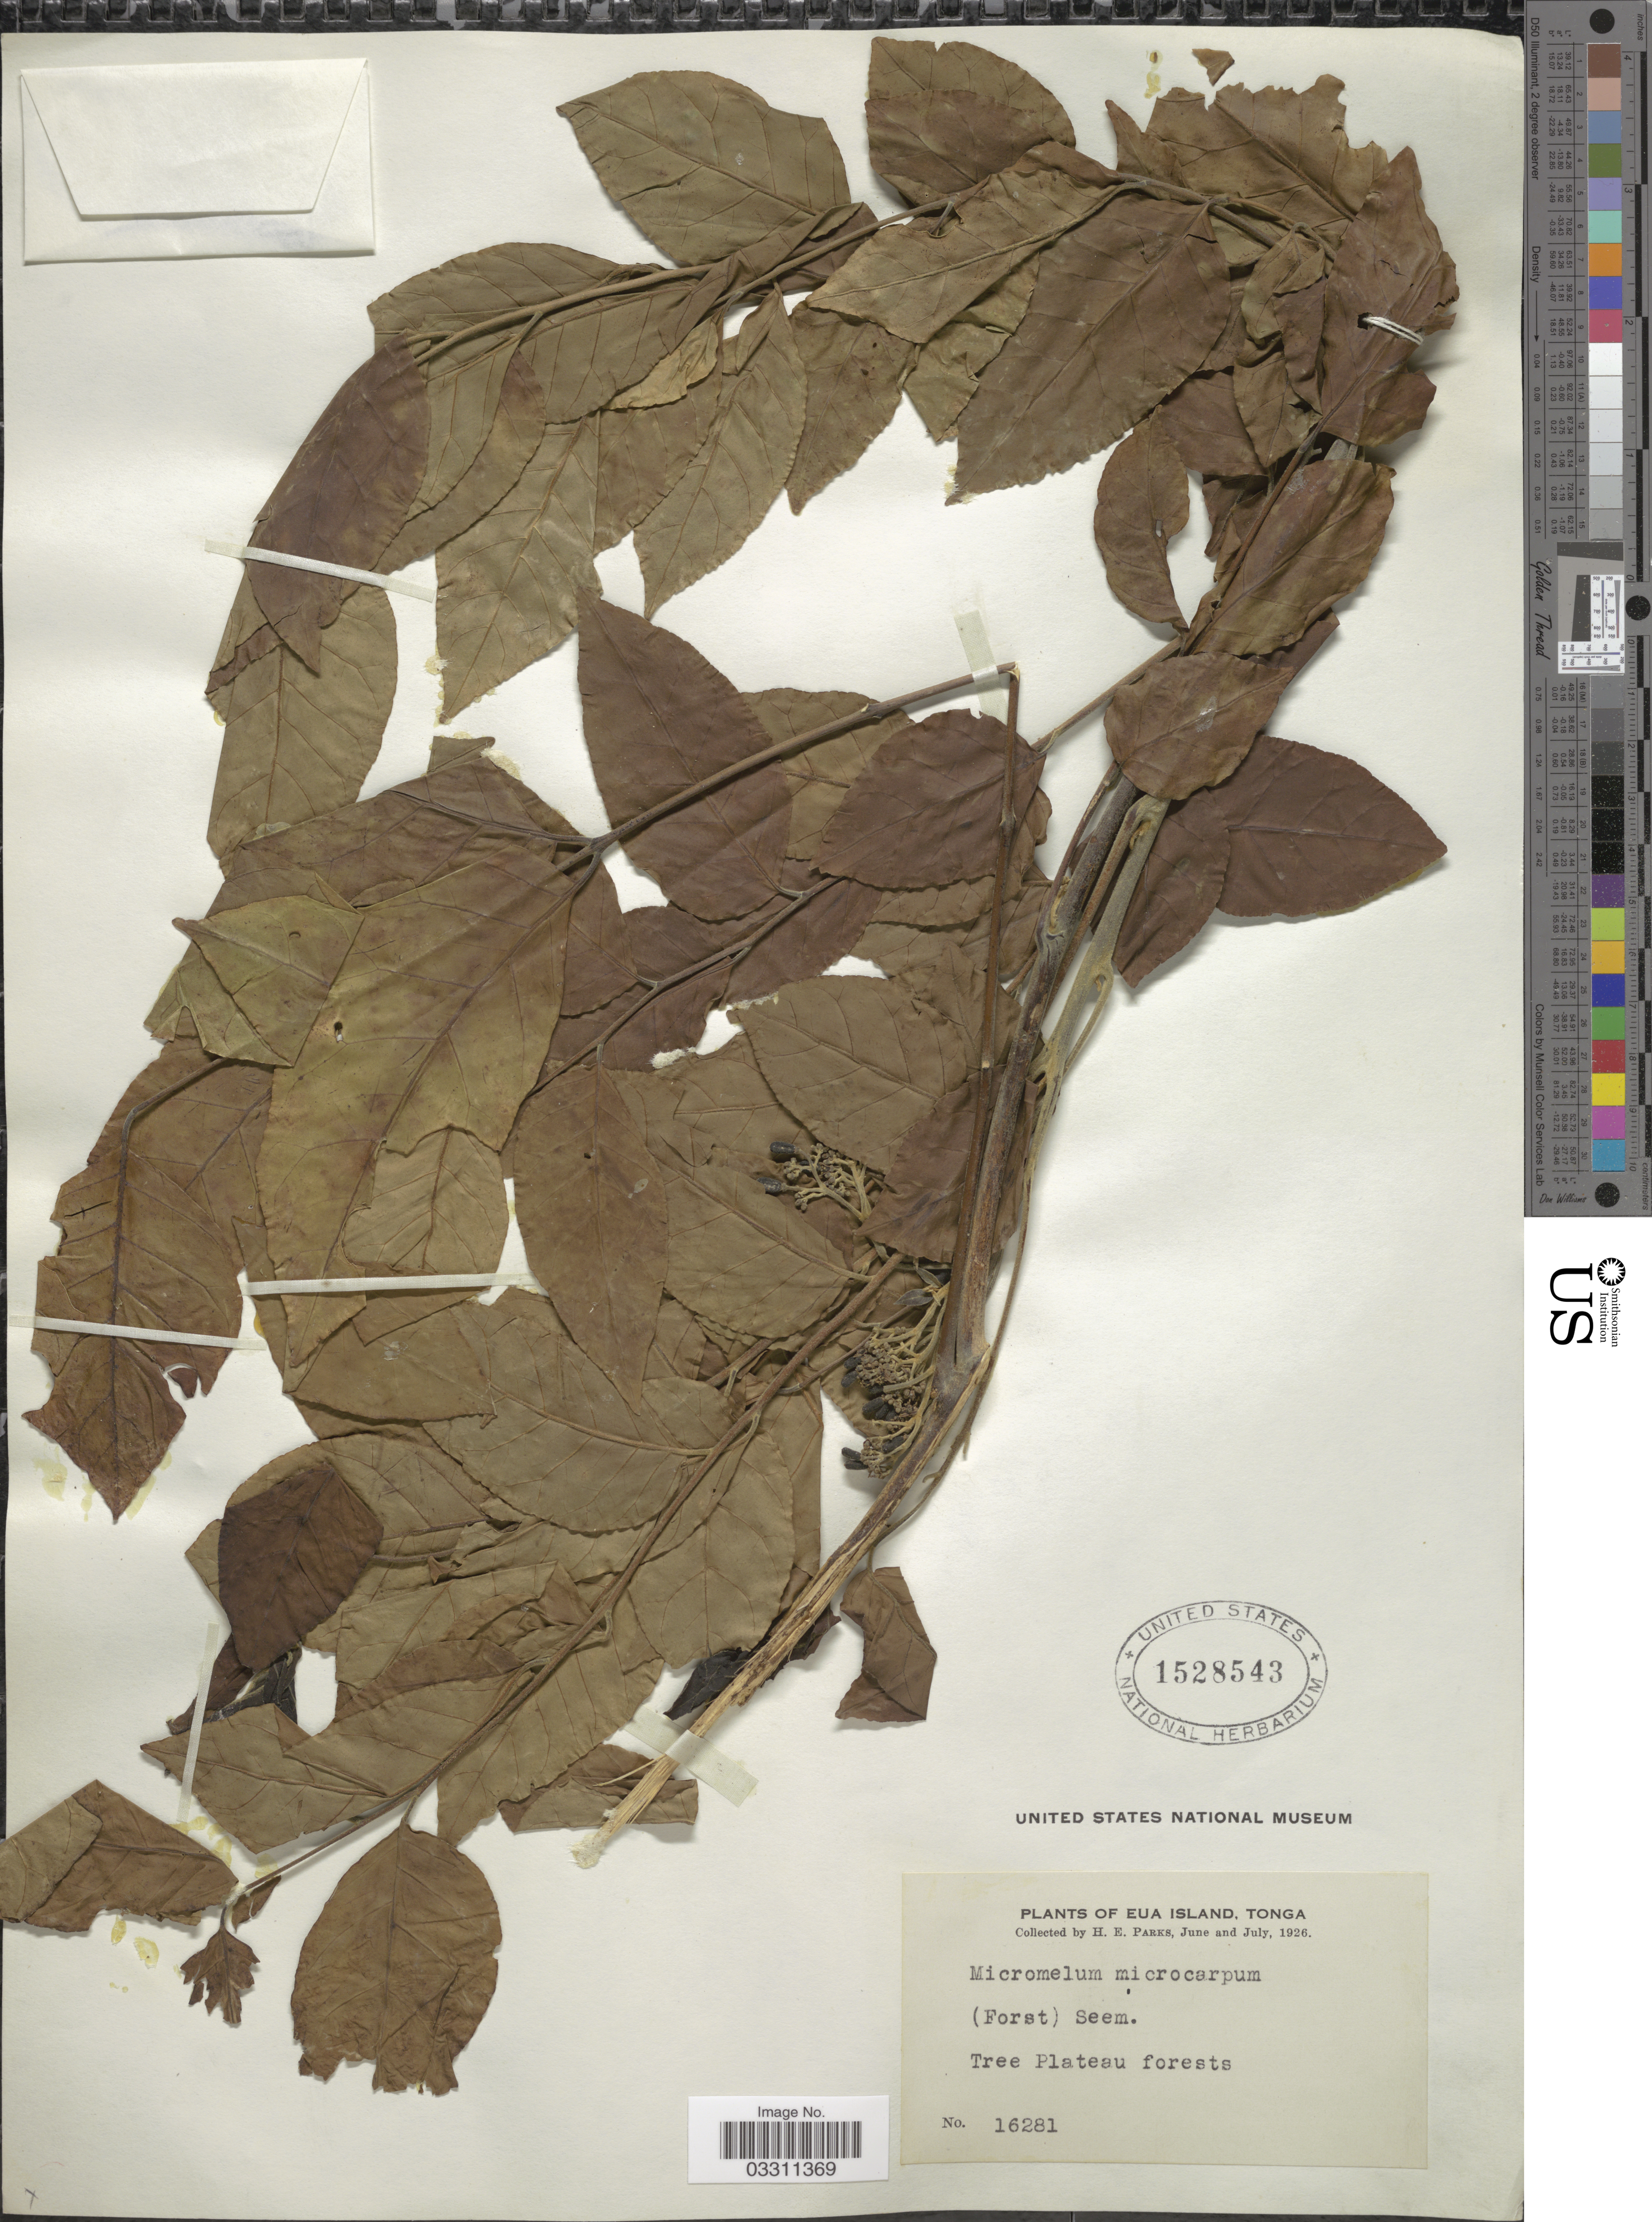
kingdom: Plantae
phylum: Tracheophyta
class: Magnoliopsida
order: Sapindales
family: Rutaceae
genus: Micromelum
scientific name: Micromelum minutum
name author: (G. Forst.) Wight & Arn.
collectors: H. E. Parks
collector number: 16281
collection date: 1926-06/1926-07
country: Tonga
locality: Eua Island. Tree Plateau forests.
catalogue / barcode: US 1528543